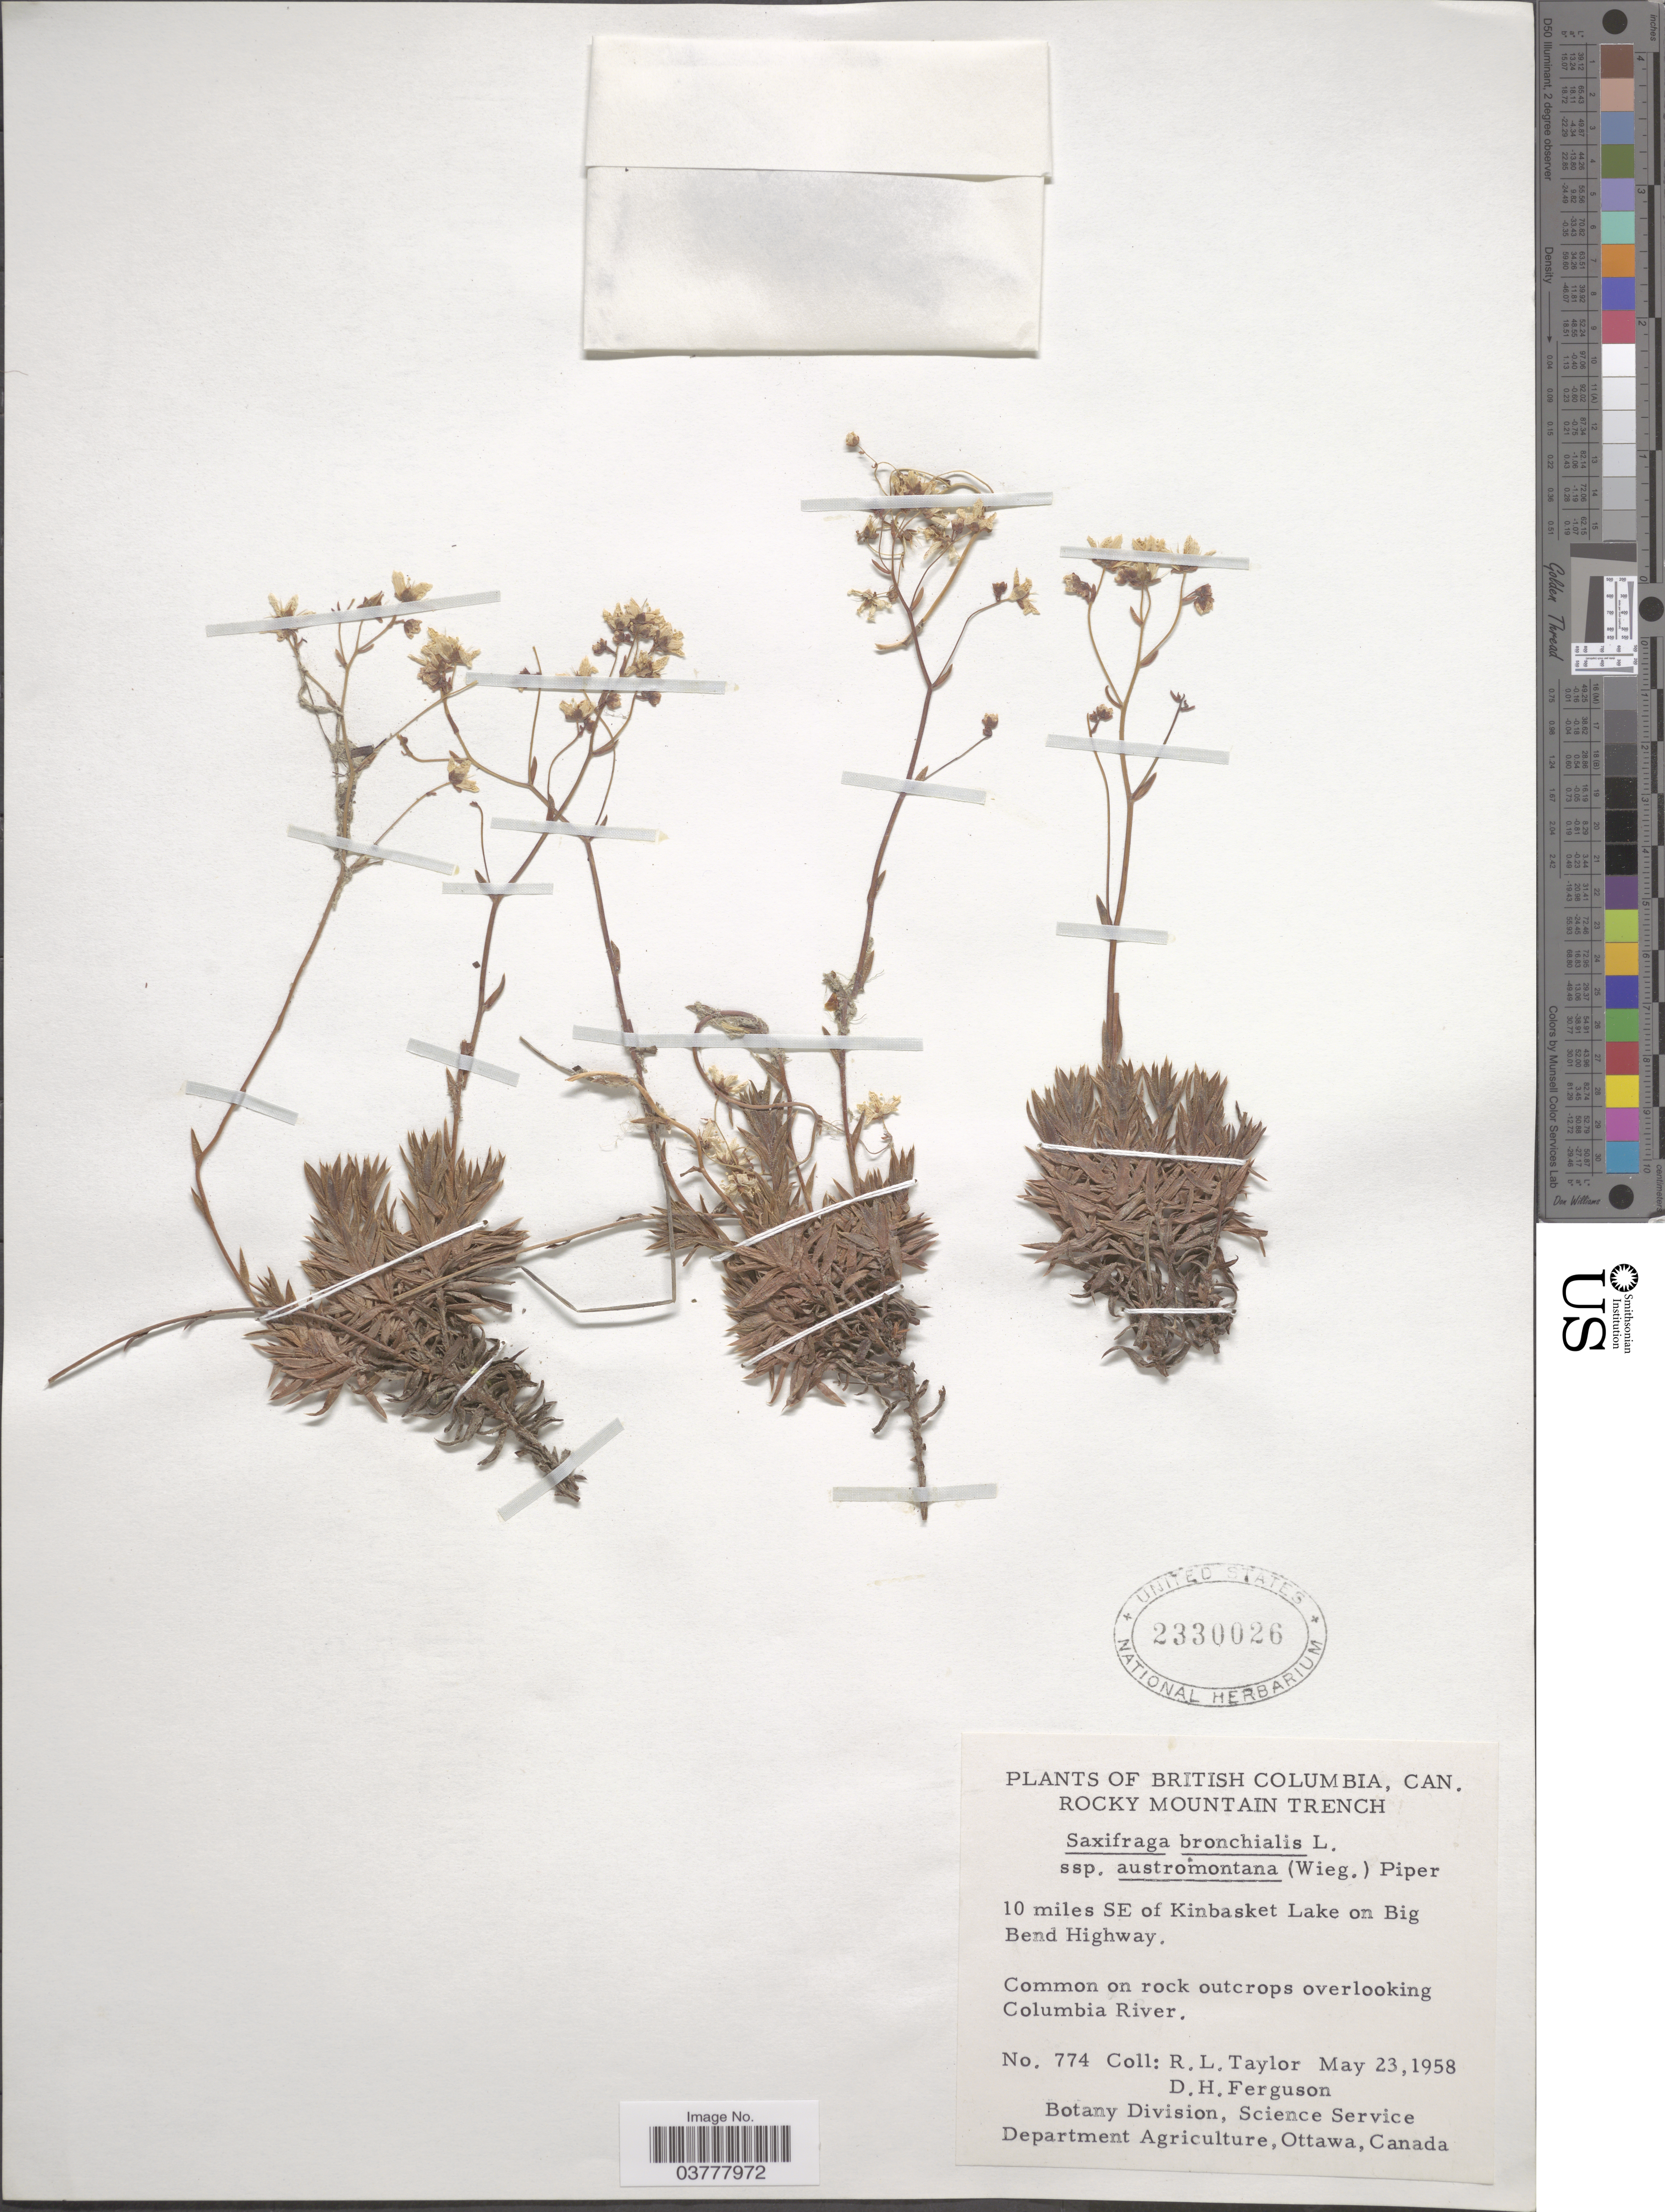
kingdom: Plantae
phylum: Tracheophyta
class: Magnoliopsida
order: Saxifragales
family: Saxifragaceae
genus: Saxifraga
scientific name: Saxifraga bronchialis subsp. austromontana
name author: (Wiegand) Piper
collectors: R. Taylor & D. Ferguson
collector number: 774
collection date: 1958-05-23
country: Canada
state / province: British Columbia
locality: Rocky Mountain. Rocky Mountain Trench. 10 miles SE of Kinbasket Lake on Big Bend Highway. Common on rock outcrops overlooking Columbia River.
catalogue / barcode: US 2330026